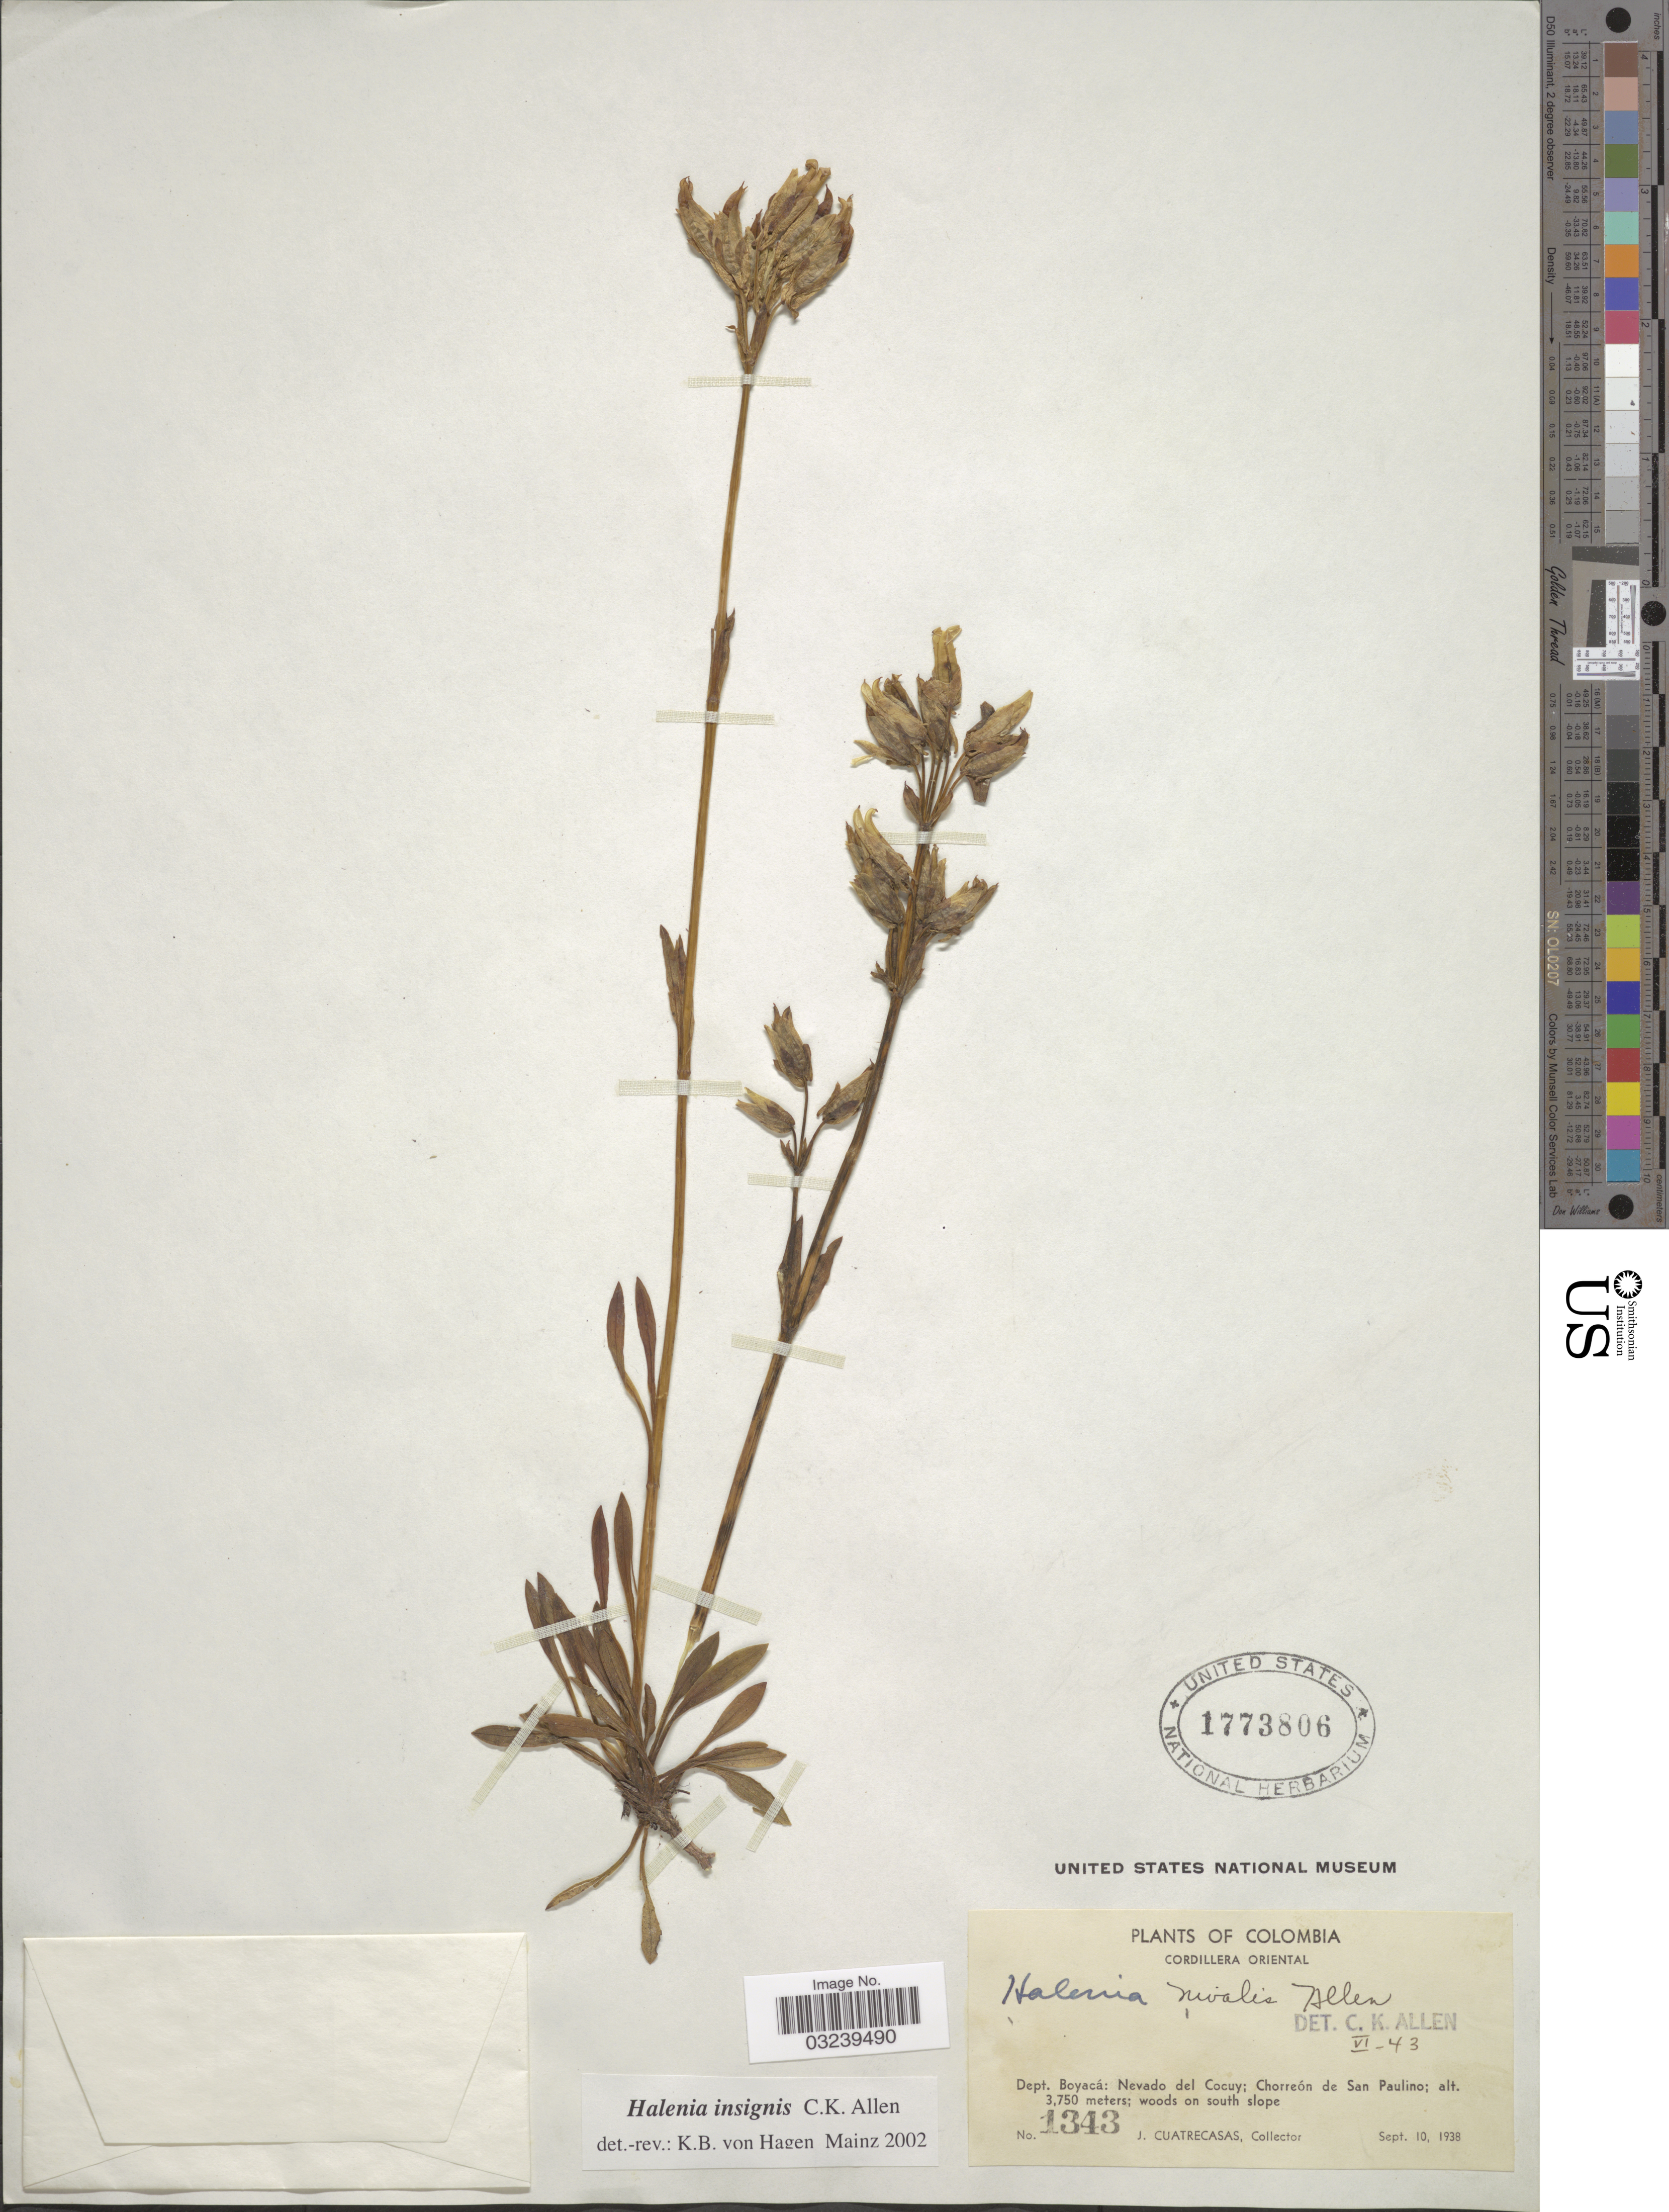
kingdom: Plantae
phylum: Tracheophyta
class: Magnoliopsida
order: Gentianales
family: Gentianaceae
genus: Halenia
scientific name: Halenia insignis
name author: C.K. Allen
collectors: J. Cuatrecasas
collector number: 1343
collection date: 1938-09-10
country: Colombia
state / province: Boyacá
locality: Cordillera Oriental, Dept. Boyacá: nevado del Cocuy; Cherreón de San Paulino, woods on south slope.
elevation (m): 3750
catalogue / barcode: US 1773806